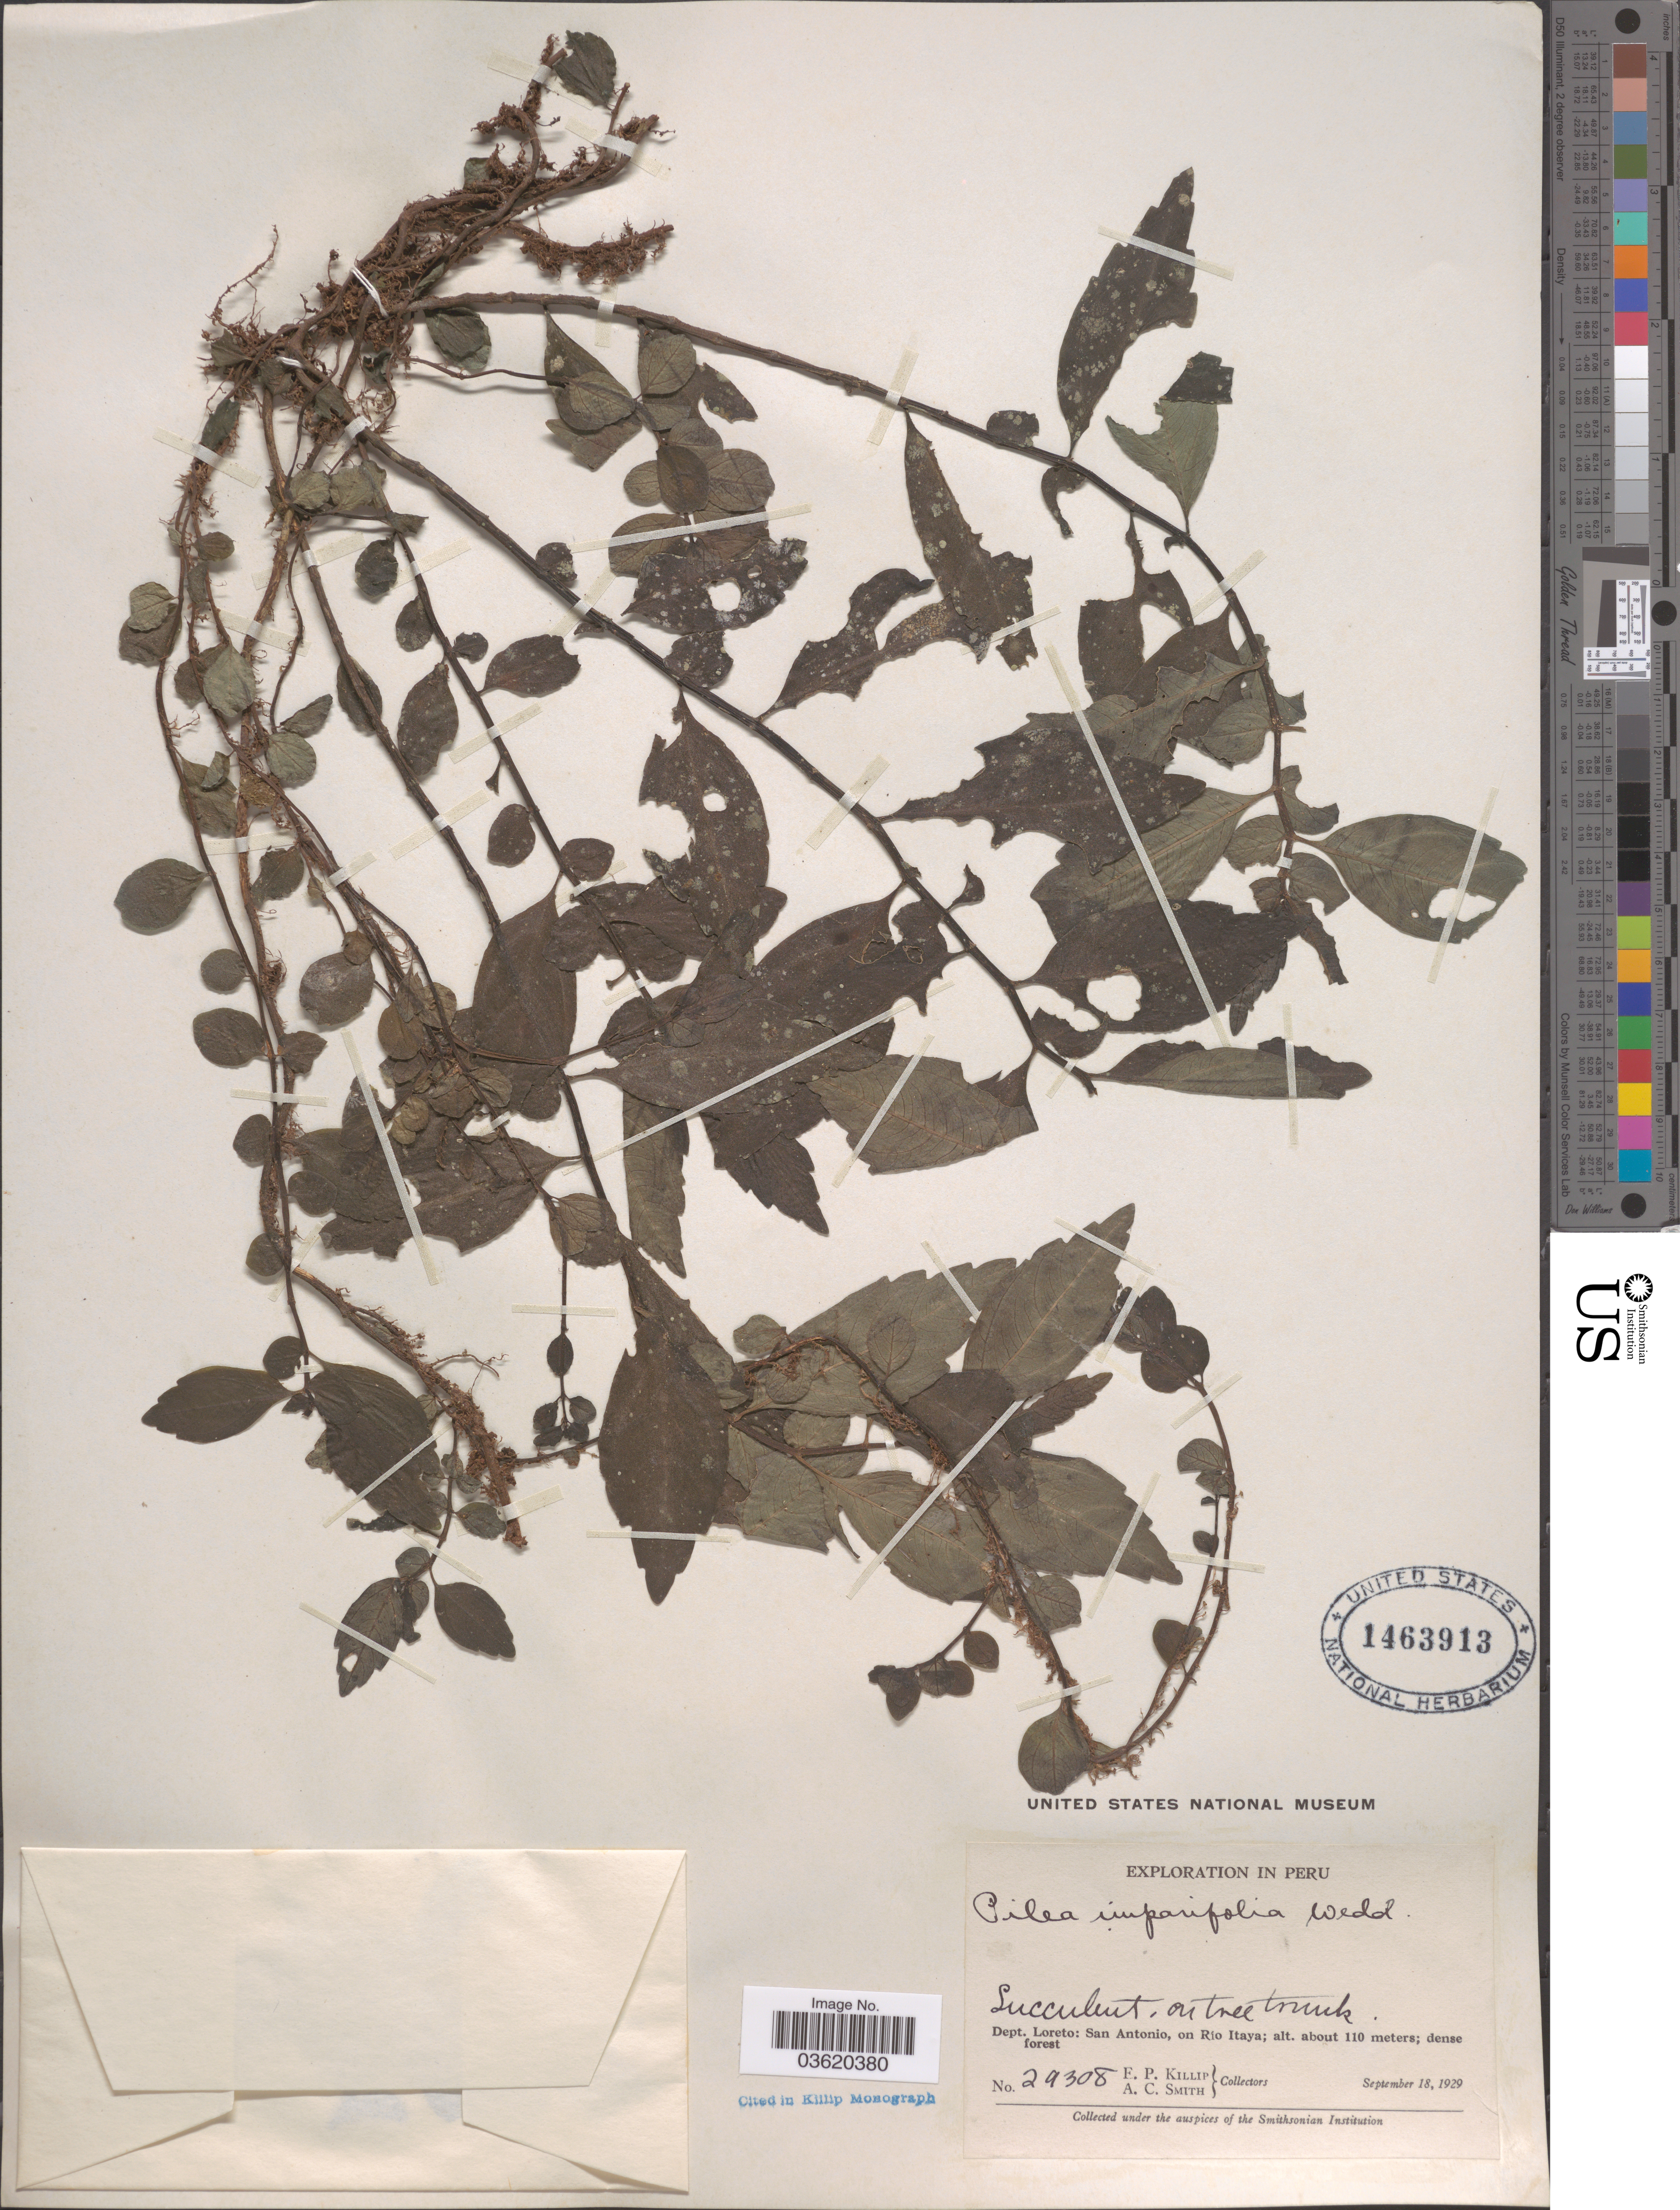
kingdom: Plantae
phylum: Tracheophyta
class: Magnoliopsida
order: Rosales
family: Urticaceae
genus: Pilea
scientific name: Pilea imparifolia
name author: Wedd.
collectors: E. P. Killip & A. C. Smith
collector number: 29308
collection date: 1929-09-18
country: Peru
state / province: Loreto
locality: Dept. Loreto: San Antonio, on Río Itaya.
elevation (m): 110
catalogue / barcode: US 1463913